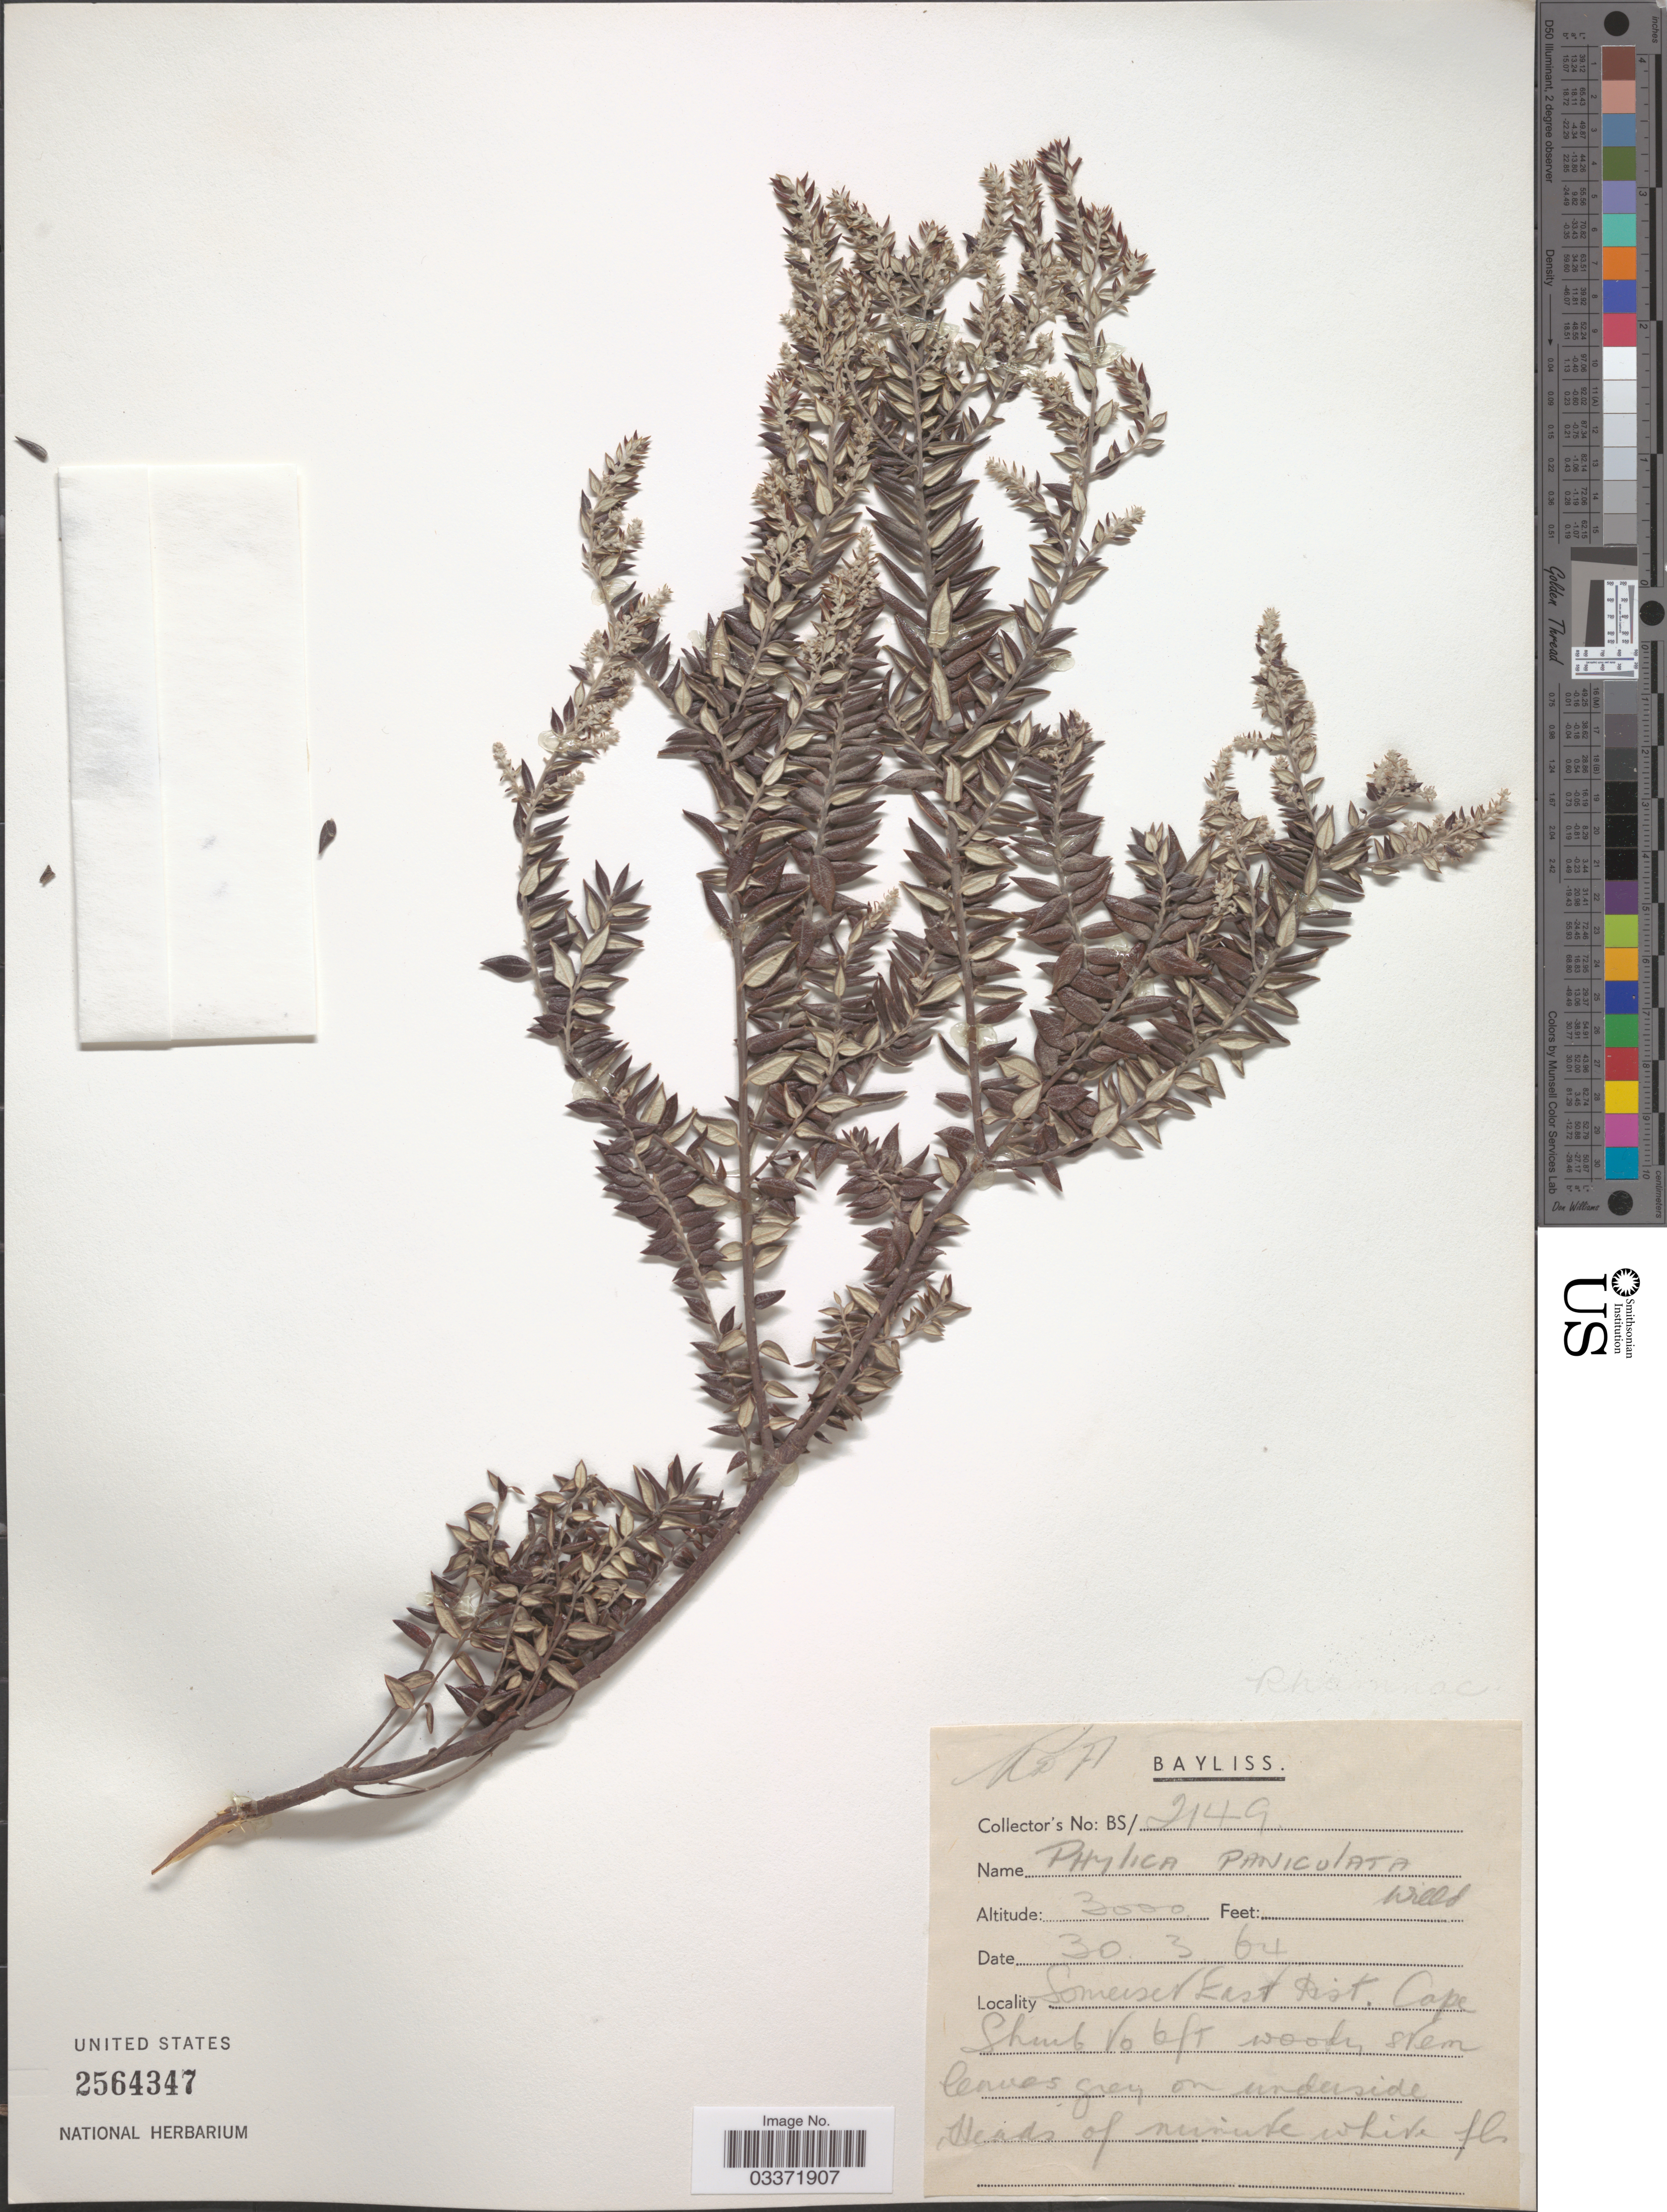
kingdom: Plantae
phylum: Tracheophyta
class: Magnoliopsida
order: Rosales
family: Rhamnaceae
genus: Phylica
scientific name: Phylica paniculata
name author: Willd.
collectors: R. Bayliss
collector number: BS/ 2149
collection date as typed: Transcribed d/m/y: 30/3/64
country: South Africa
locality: Somerset East Dist. Cape.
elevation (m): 914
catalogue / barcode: US 2564347